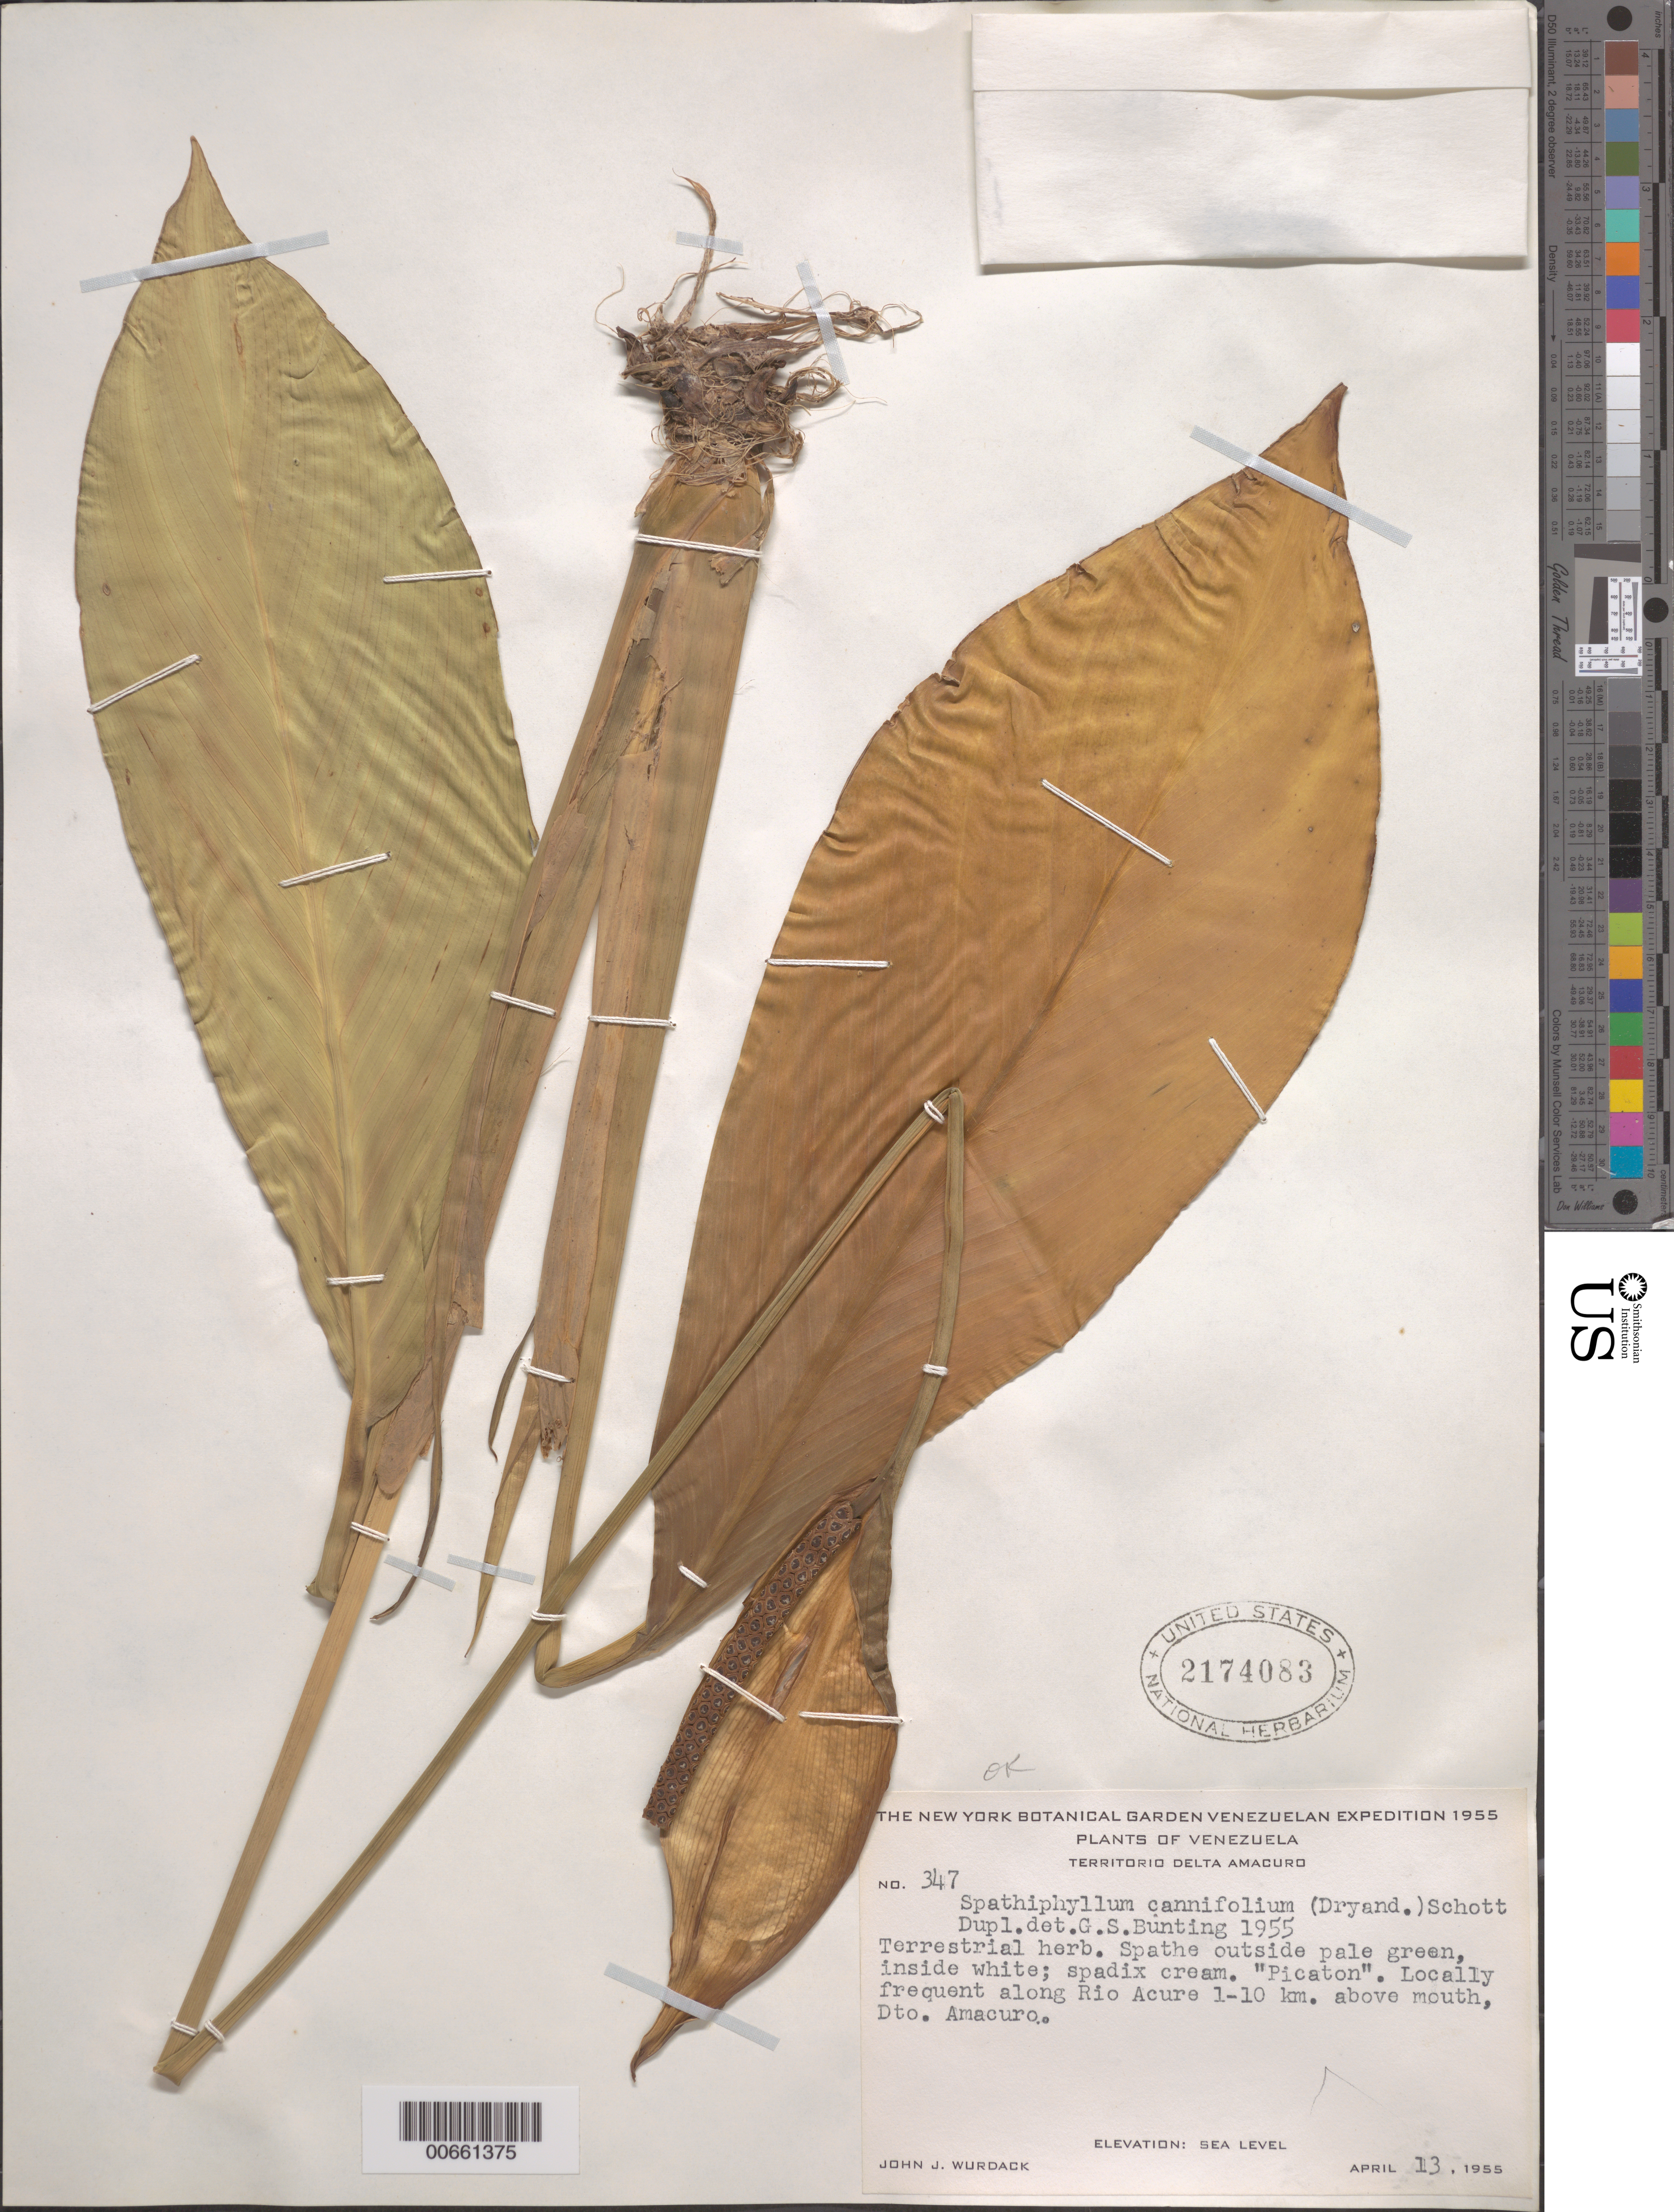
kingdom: Plantae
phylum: Tracheophyta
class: Liliopsida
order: Alismatales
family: Araceae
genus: Spathiphyllum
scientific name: Spathiphyllum cannifolium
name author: (Dryand. ex Sims) Schott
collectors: J. J. Wurdack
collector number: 347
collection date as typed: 13-Apr-55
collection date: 1955-04-13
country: Venezuela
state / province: Delta Amacuro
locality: Río Acure, 1-10 km above mouth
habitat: Along Rio Acure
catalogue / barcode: US 2174083